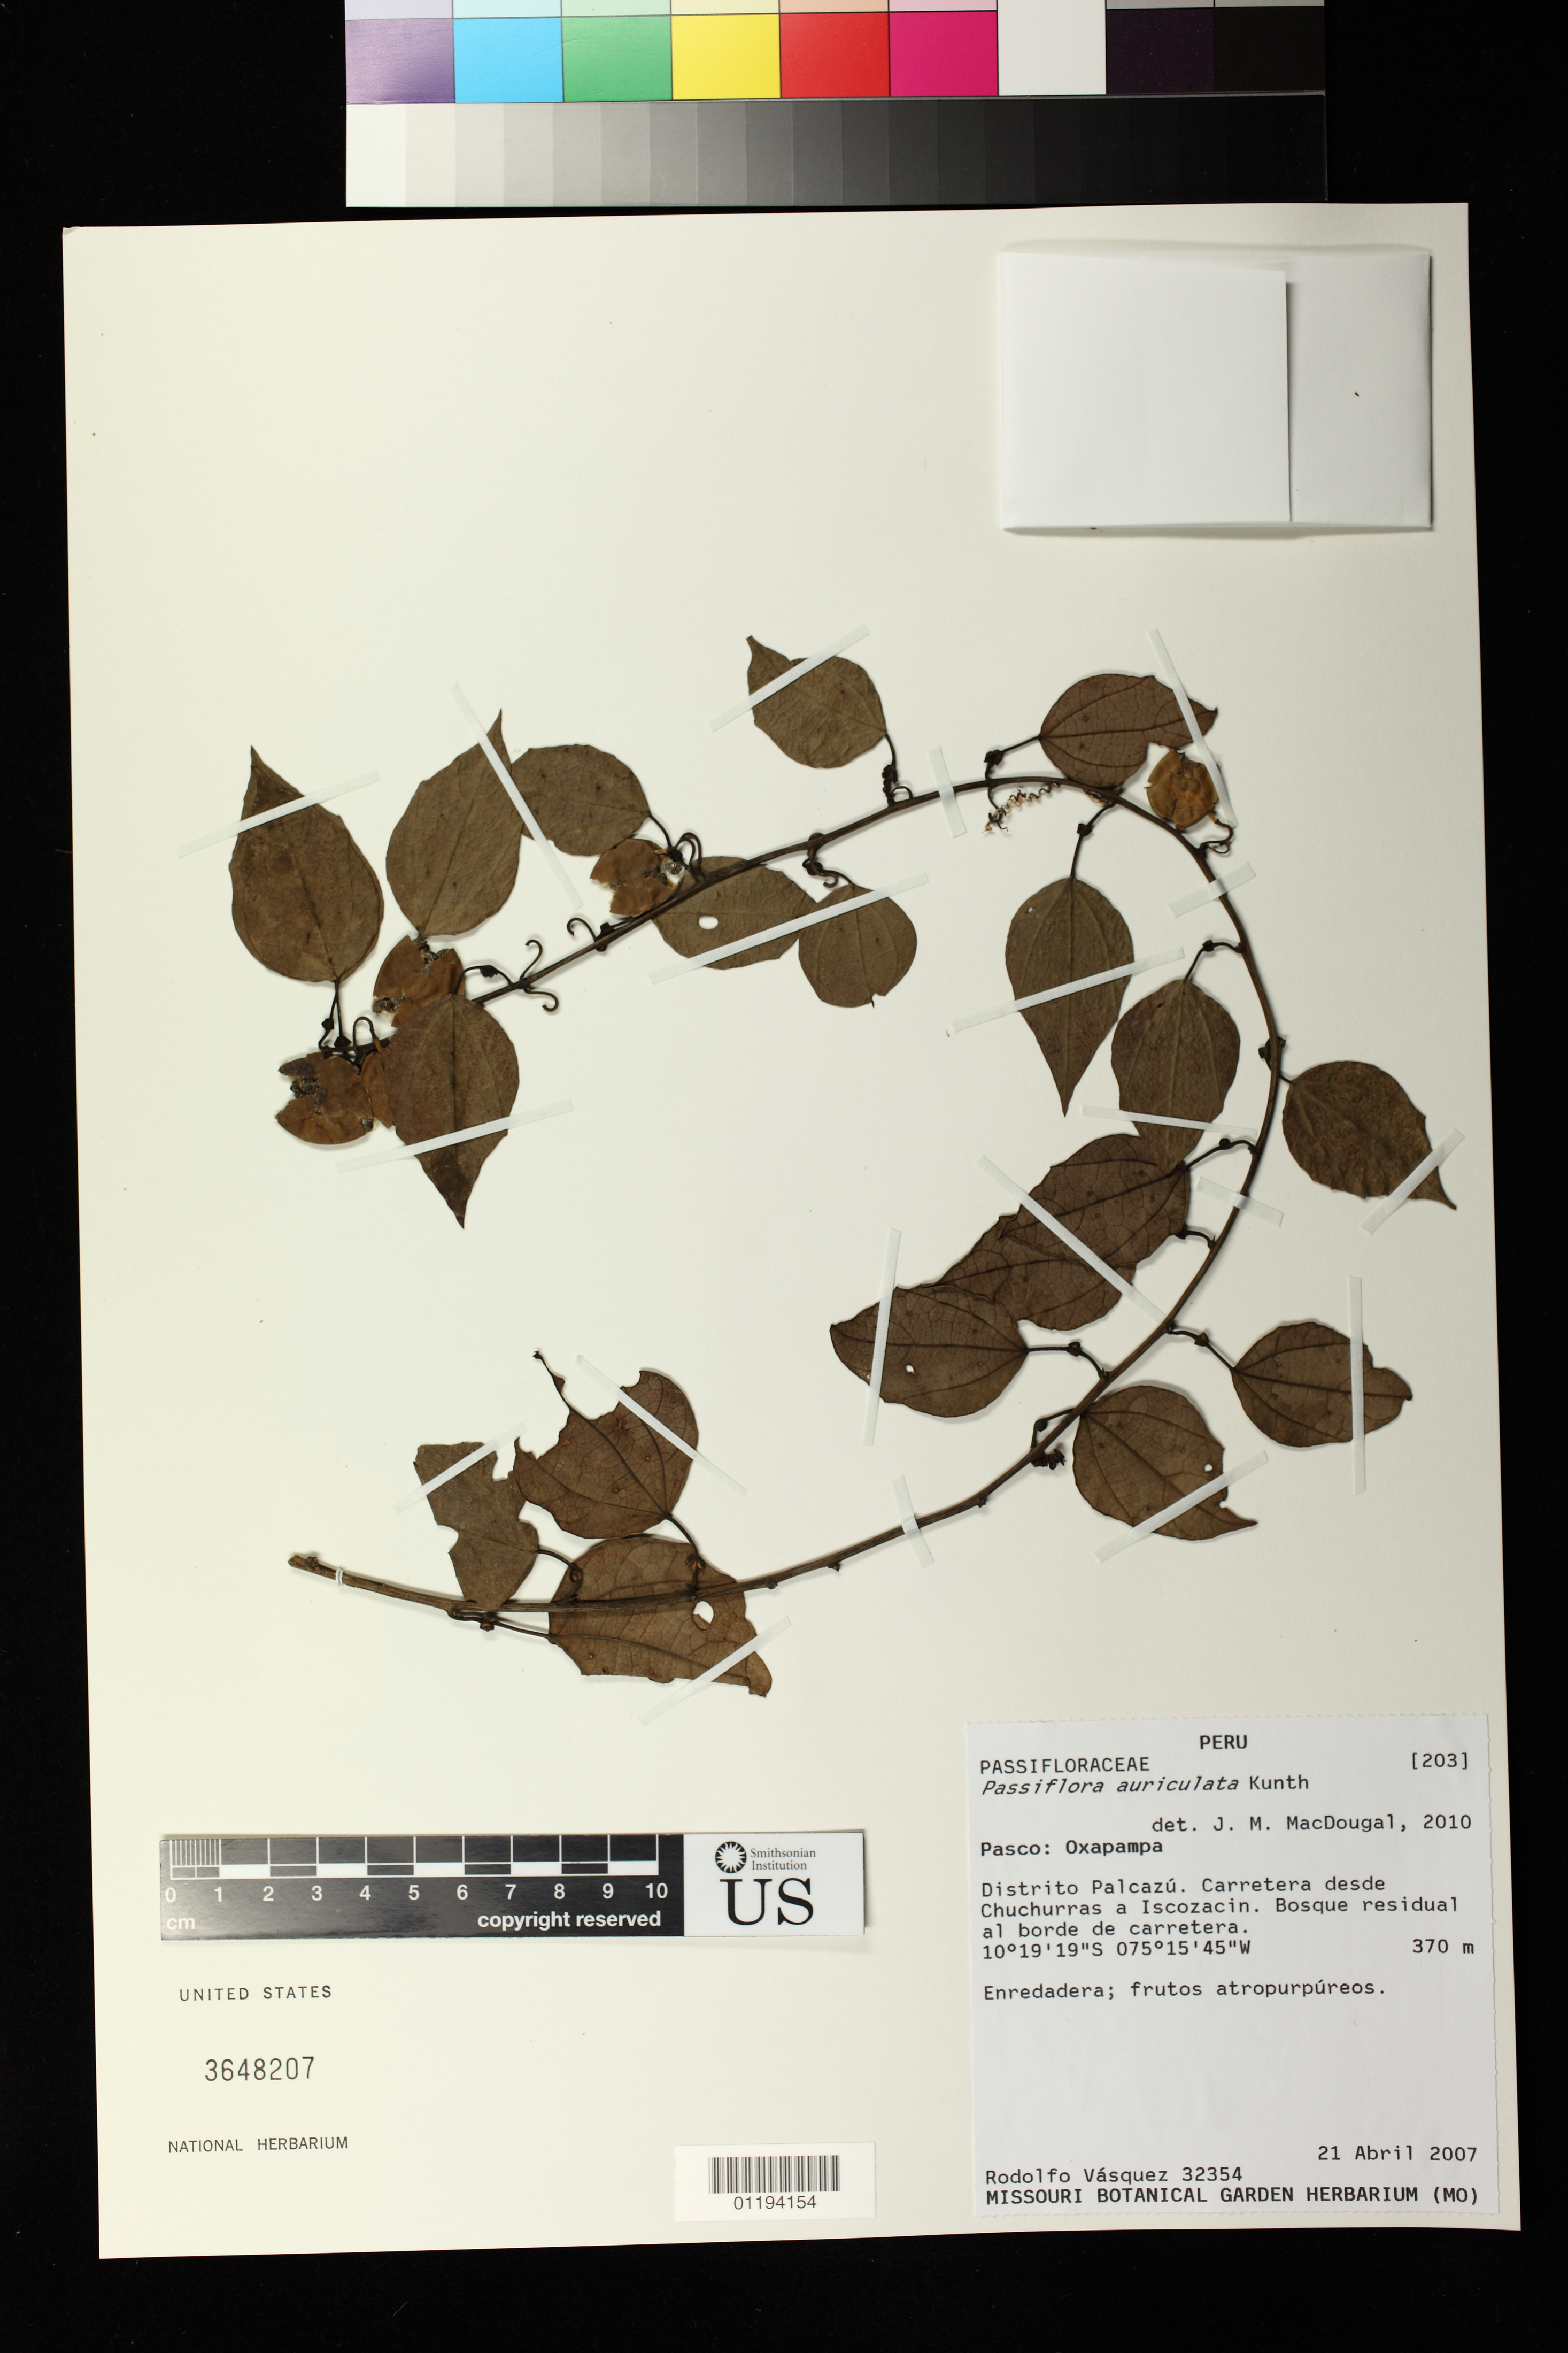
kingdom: Plantae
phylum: Tracheophyta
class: Magnoliopsida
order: Malpighiales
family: Passifloraceae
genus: Passiflora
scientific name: Passiflora auriculata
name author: Kunth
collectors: R. Vasquez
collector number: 32354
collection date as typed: Apr 21 2007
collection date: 2007-04-21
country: Peru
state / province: Pasco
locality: Pasco: Oxapampa. Distrito Palcazu. Carretera desde Chuchurras a Iscozacin.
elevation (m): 370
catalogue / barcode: US 3648207